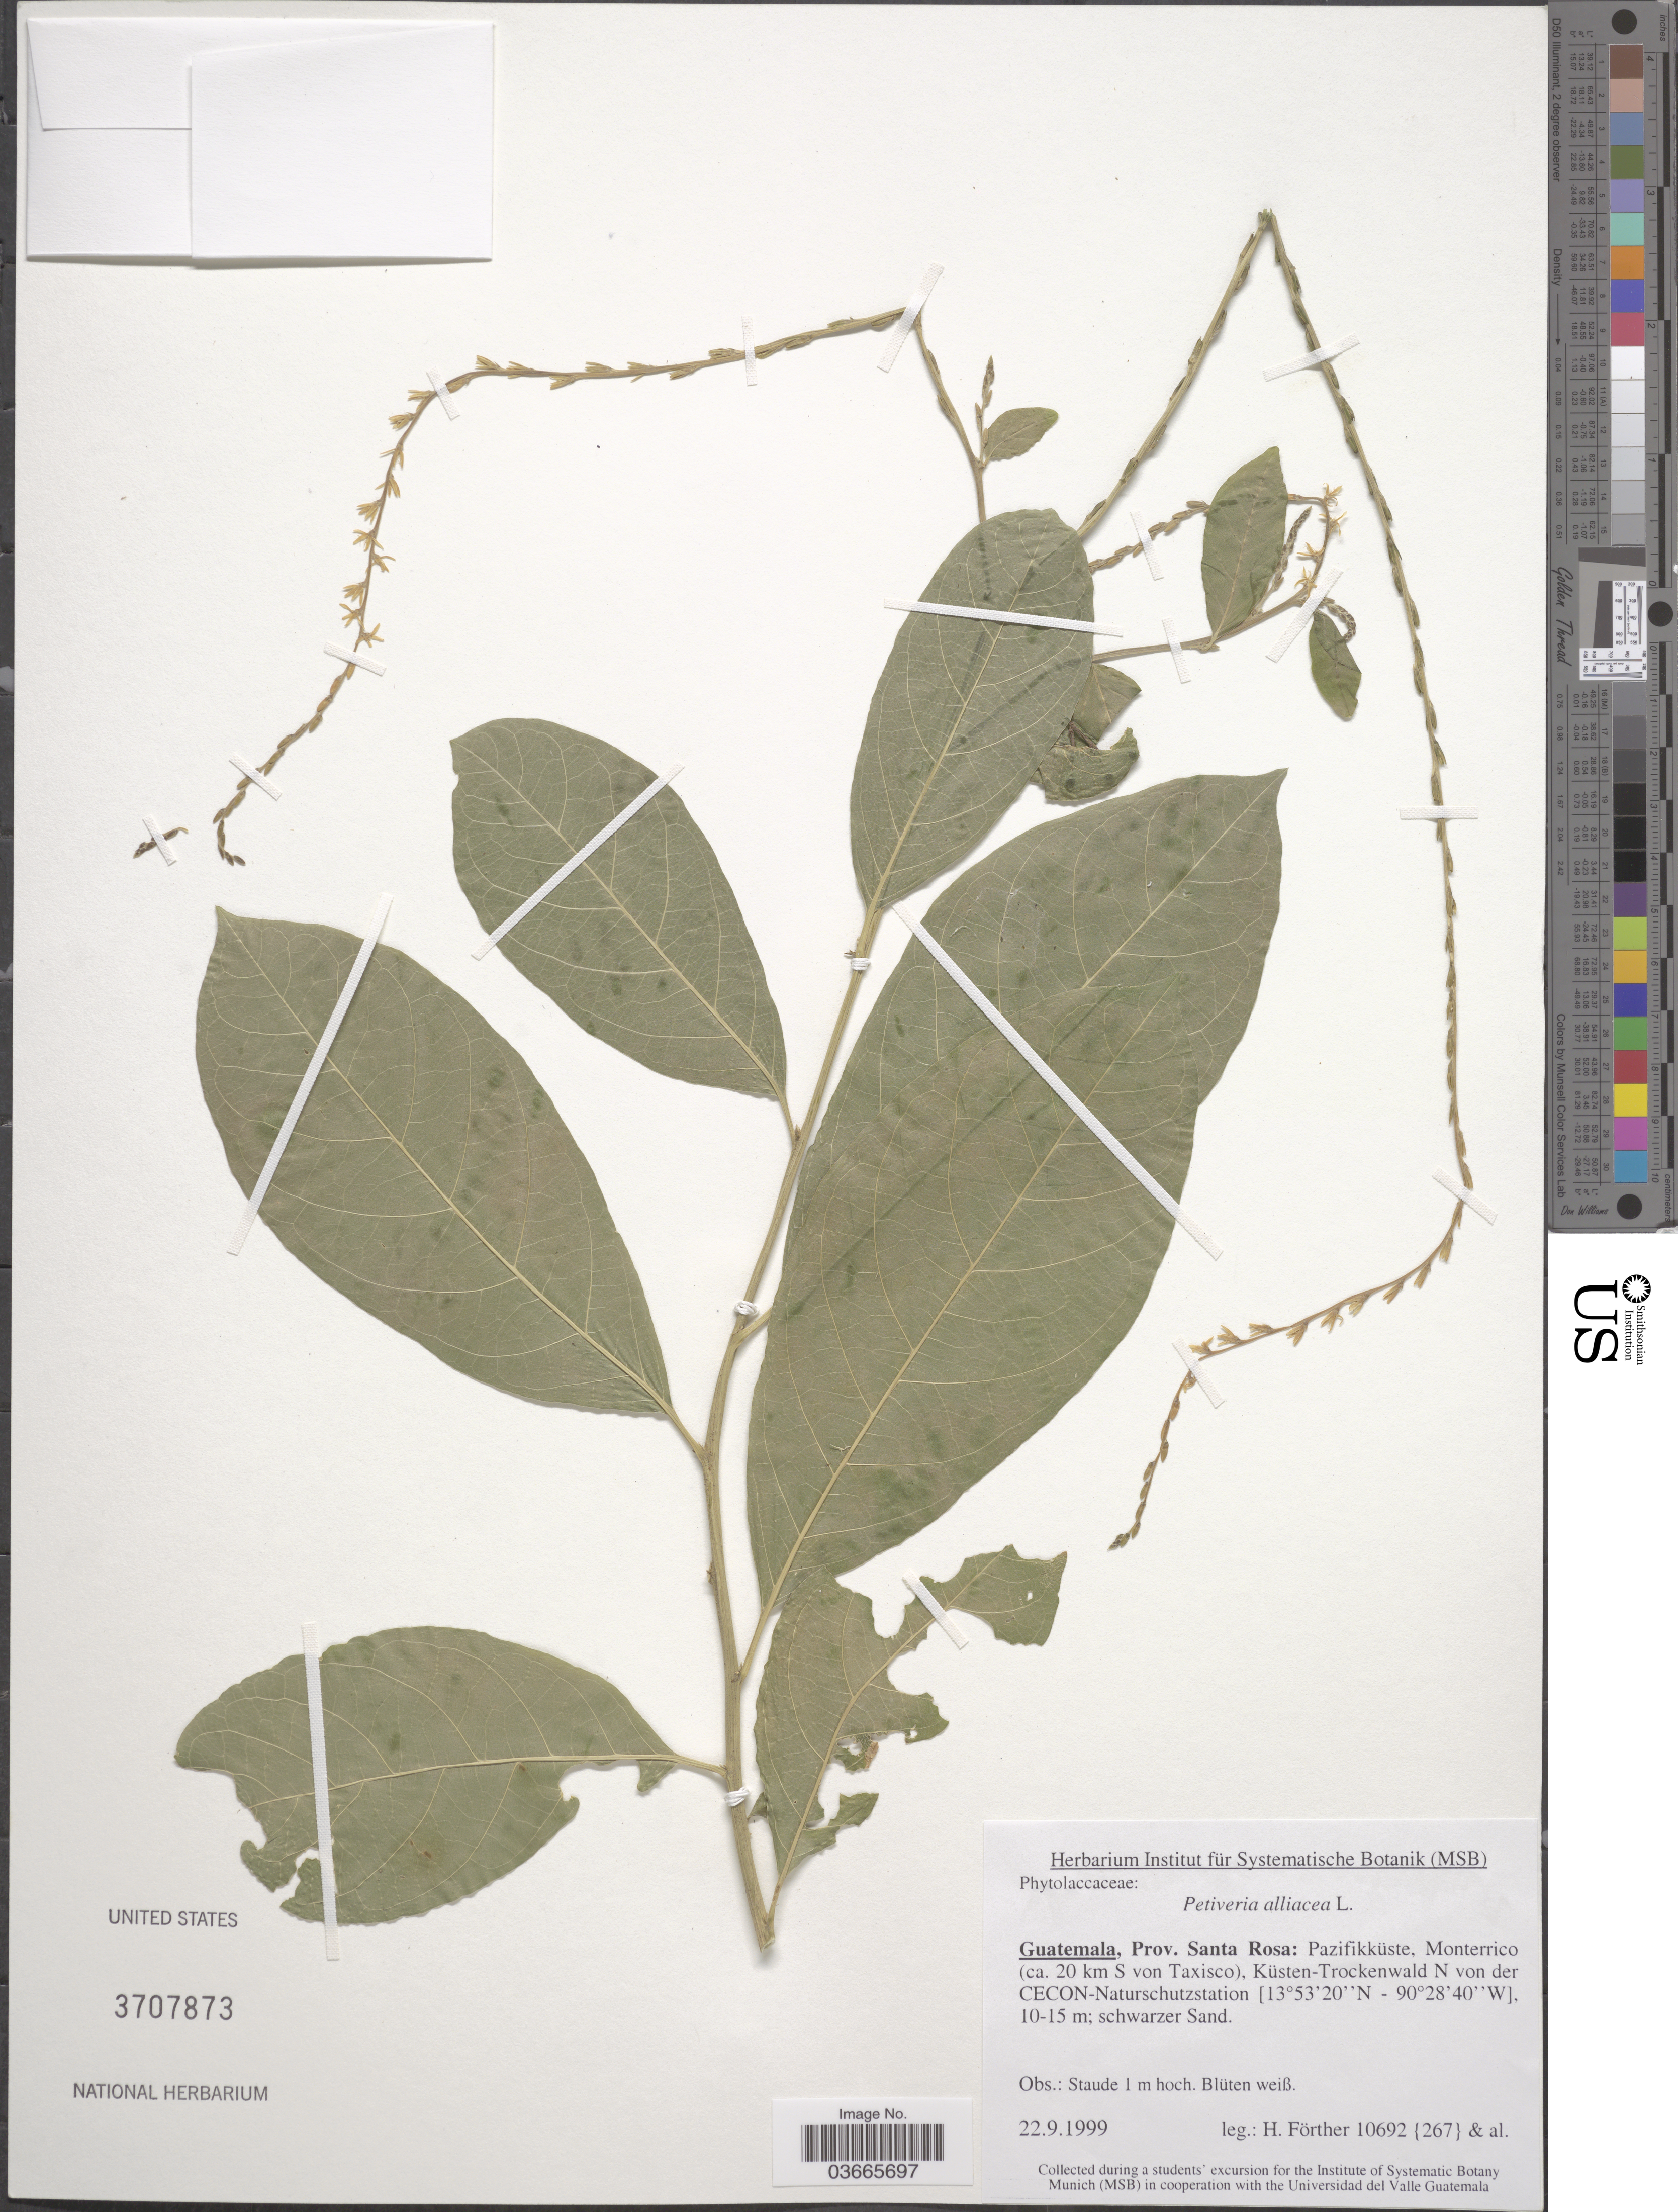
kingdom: Plantae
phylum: Tracheophyta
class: Magnoliopsida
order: Caryophyllales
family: Phytolaccaceae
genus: Petiveria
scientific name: Petiveria alliacea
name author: L.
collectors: H. Förther & et al.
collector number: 10692 {267}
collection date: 1999-09-22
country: Guatemala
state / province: Santa Rosa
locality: Pazifikküste, Monterrico (ca. 20 km S von Taxisco), Küsten-Trockenwald N von der CECON-Naturschutzstation.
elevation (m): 10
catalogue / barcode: US 3707873